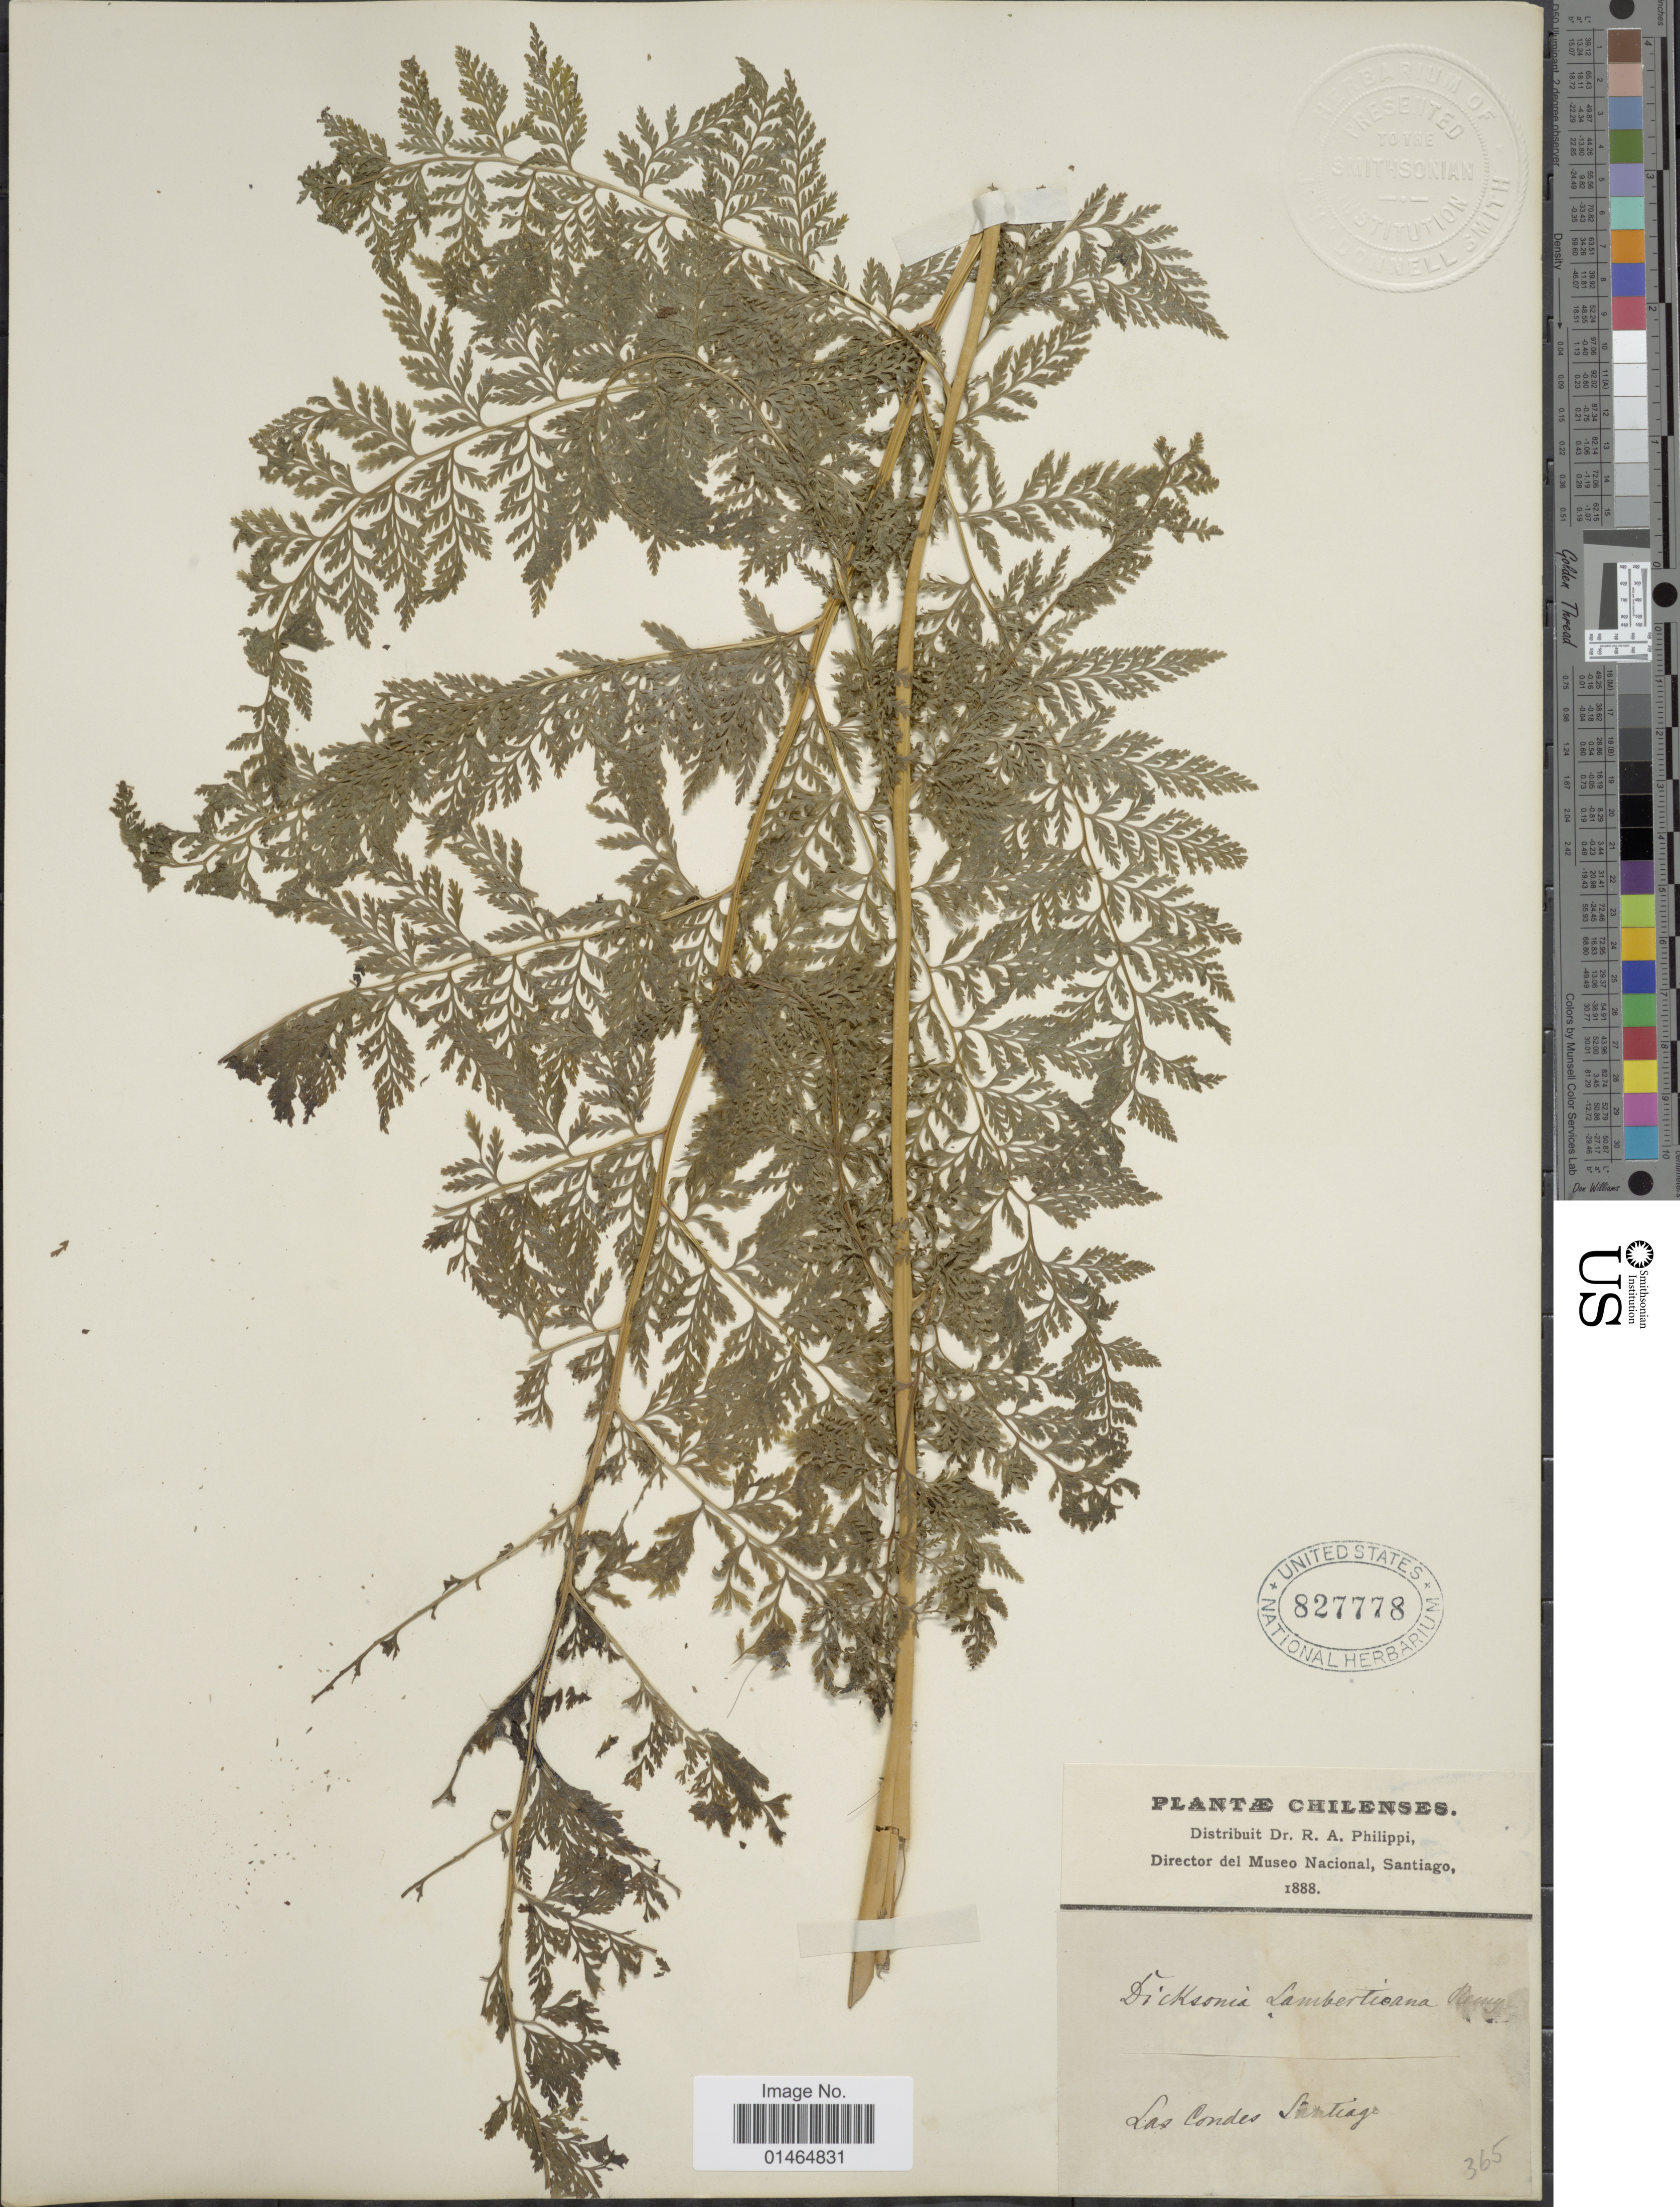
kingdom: Plantae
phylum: Tracheophyta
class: Polypodiopsida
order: Polypodiales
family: Dennstaedtiaceae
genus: Dennstaedtia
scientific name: Dennstaedtia glauca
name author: (Cav.) C. Chr.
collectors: R. A. Philippi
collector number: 365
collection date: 1888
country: Chile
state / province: Región Metropolitana (RM)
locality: Las Condes Santiago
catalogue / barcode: US 827778